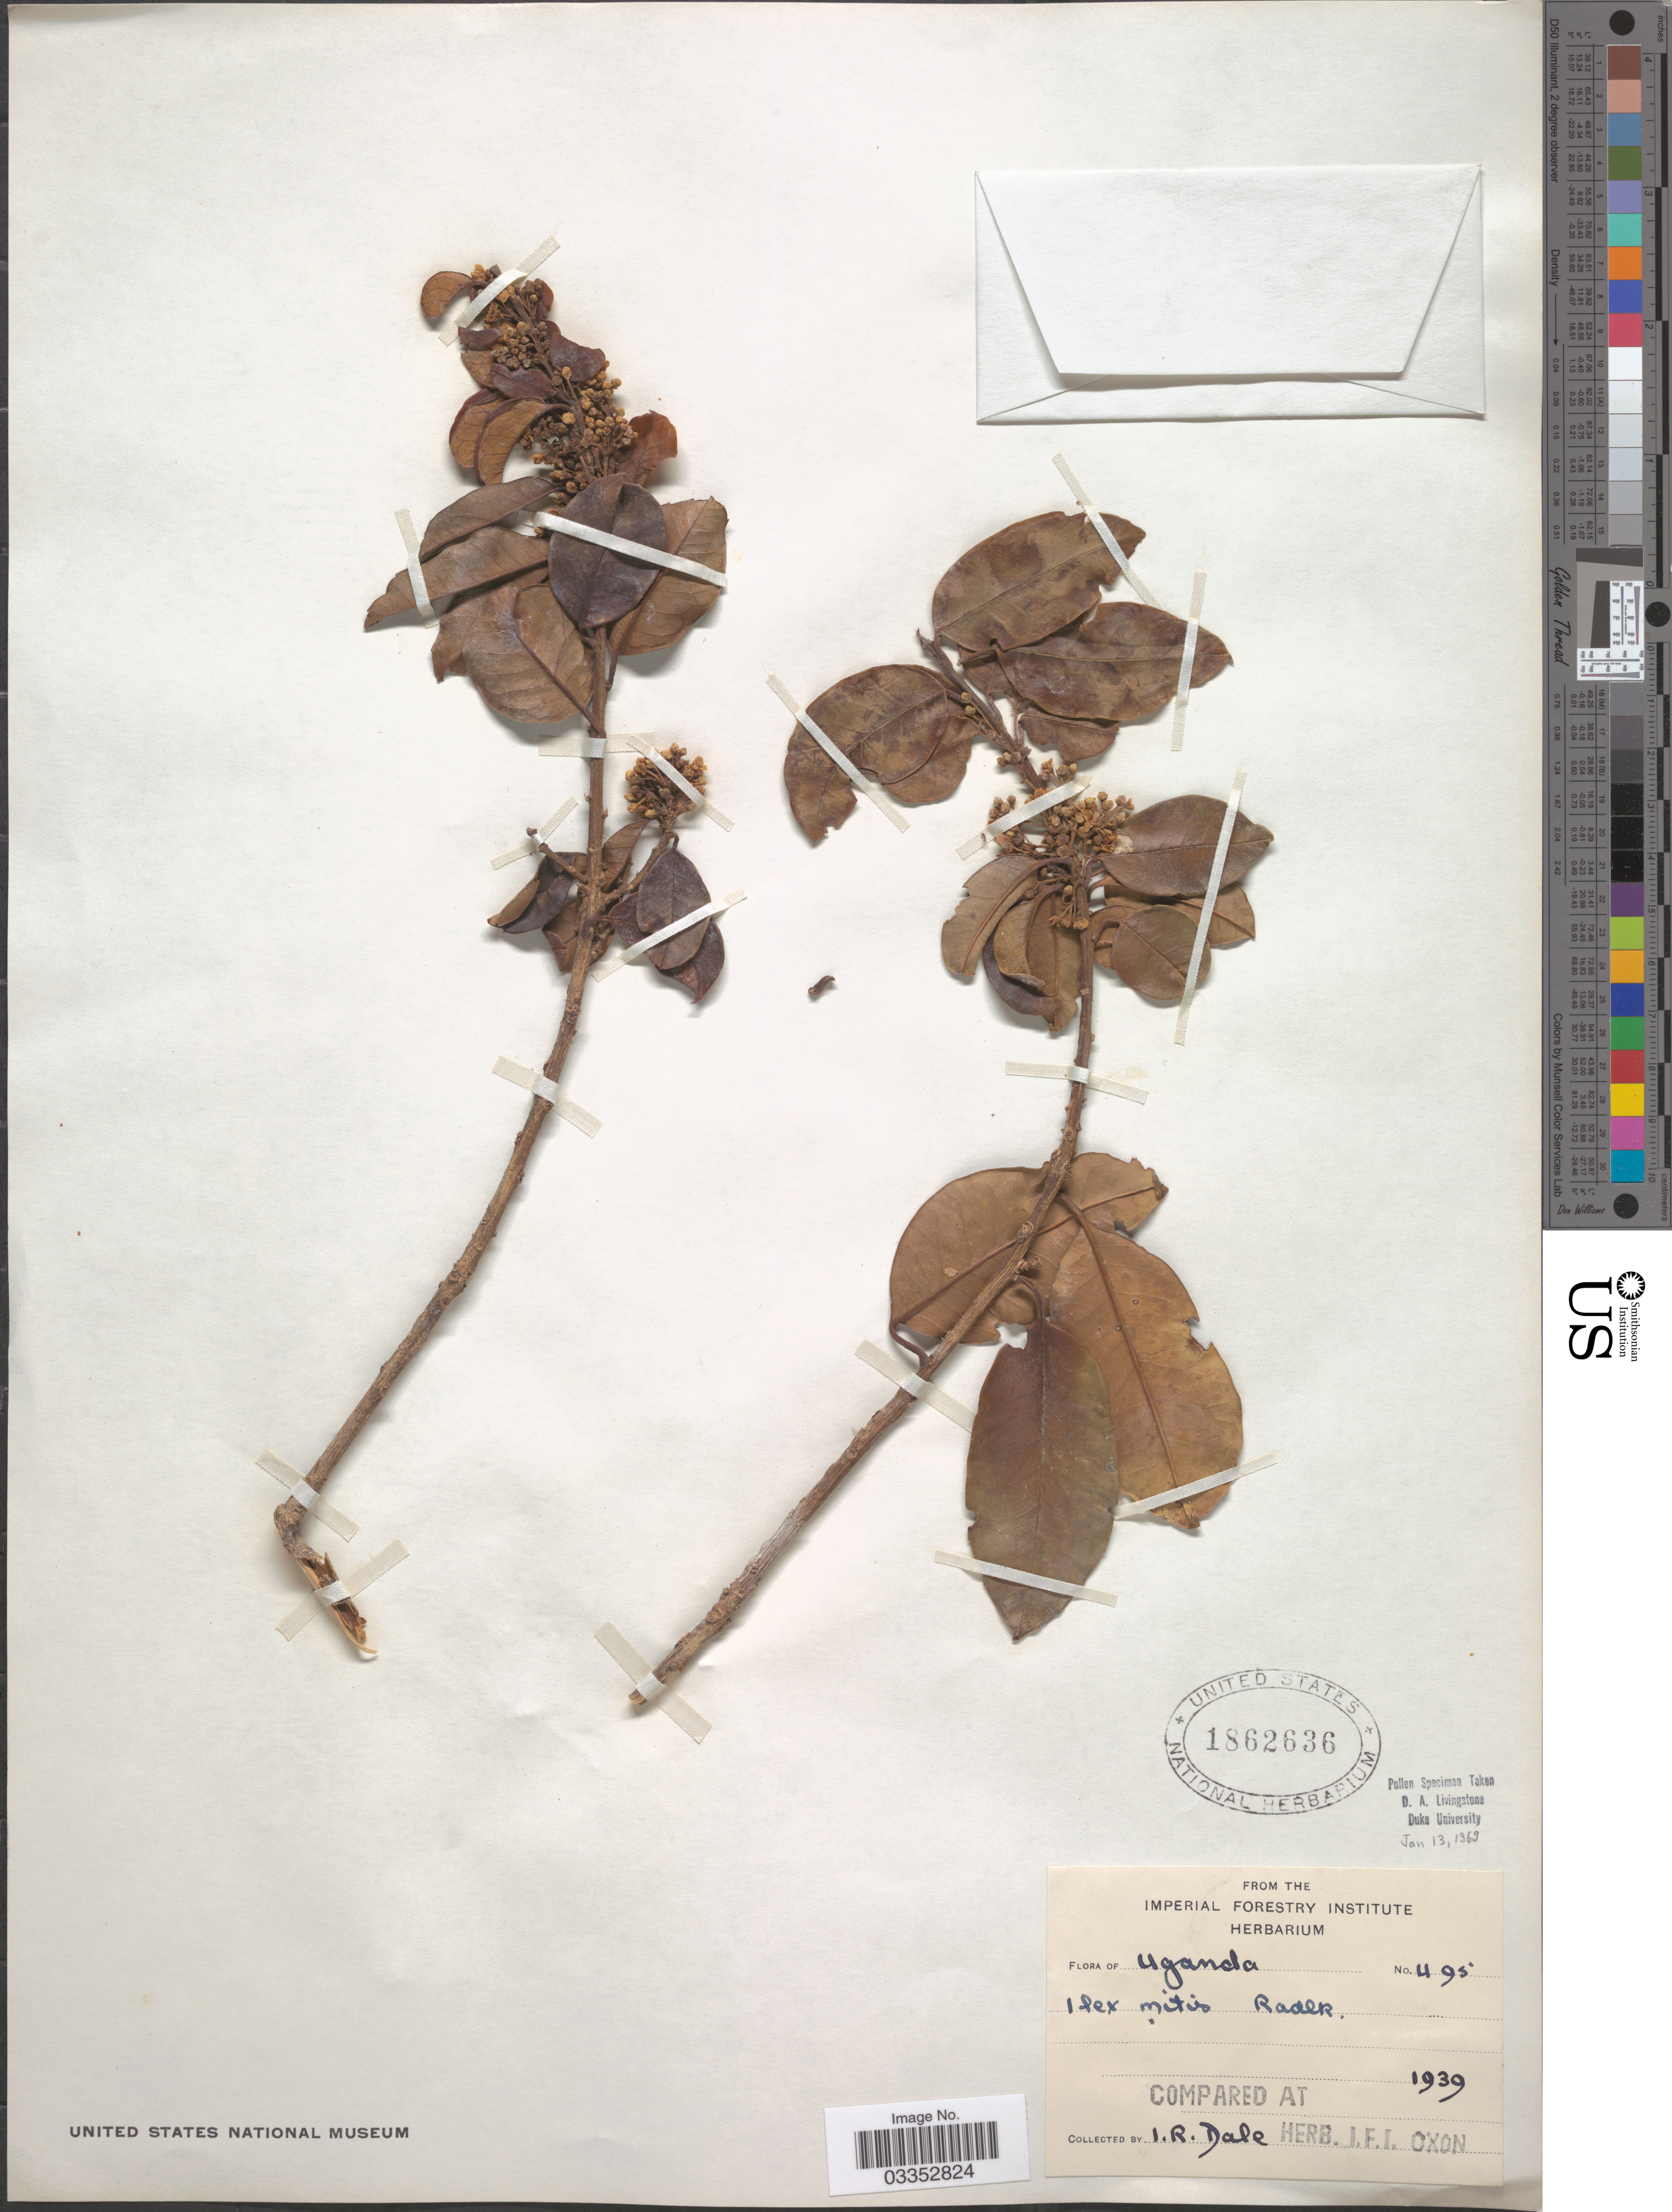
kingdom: Plantae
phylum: Tracheophyta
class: Magnoliopsida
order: Aquifoliales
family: Aquifoliaceae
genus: Ilex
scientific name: Ilex mitis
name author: (L.) Radlk.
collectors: I. Dale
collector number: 495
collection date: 1939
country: Uganda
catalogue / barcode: US 1862636